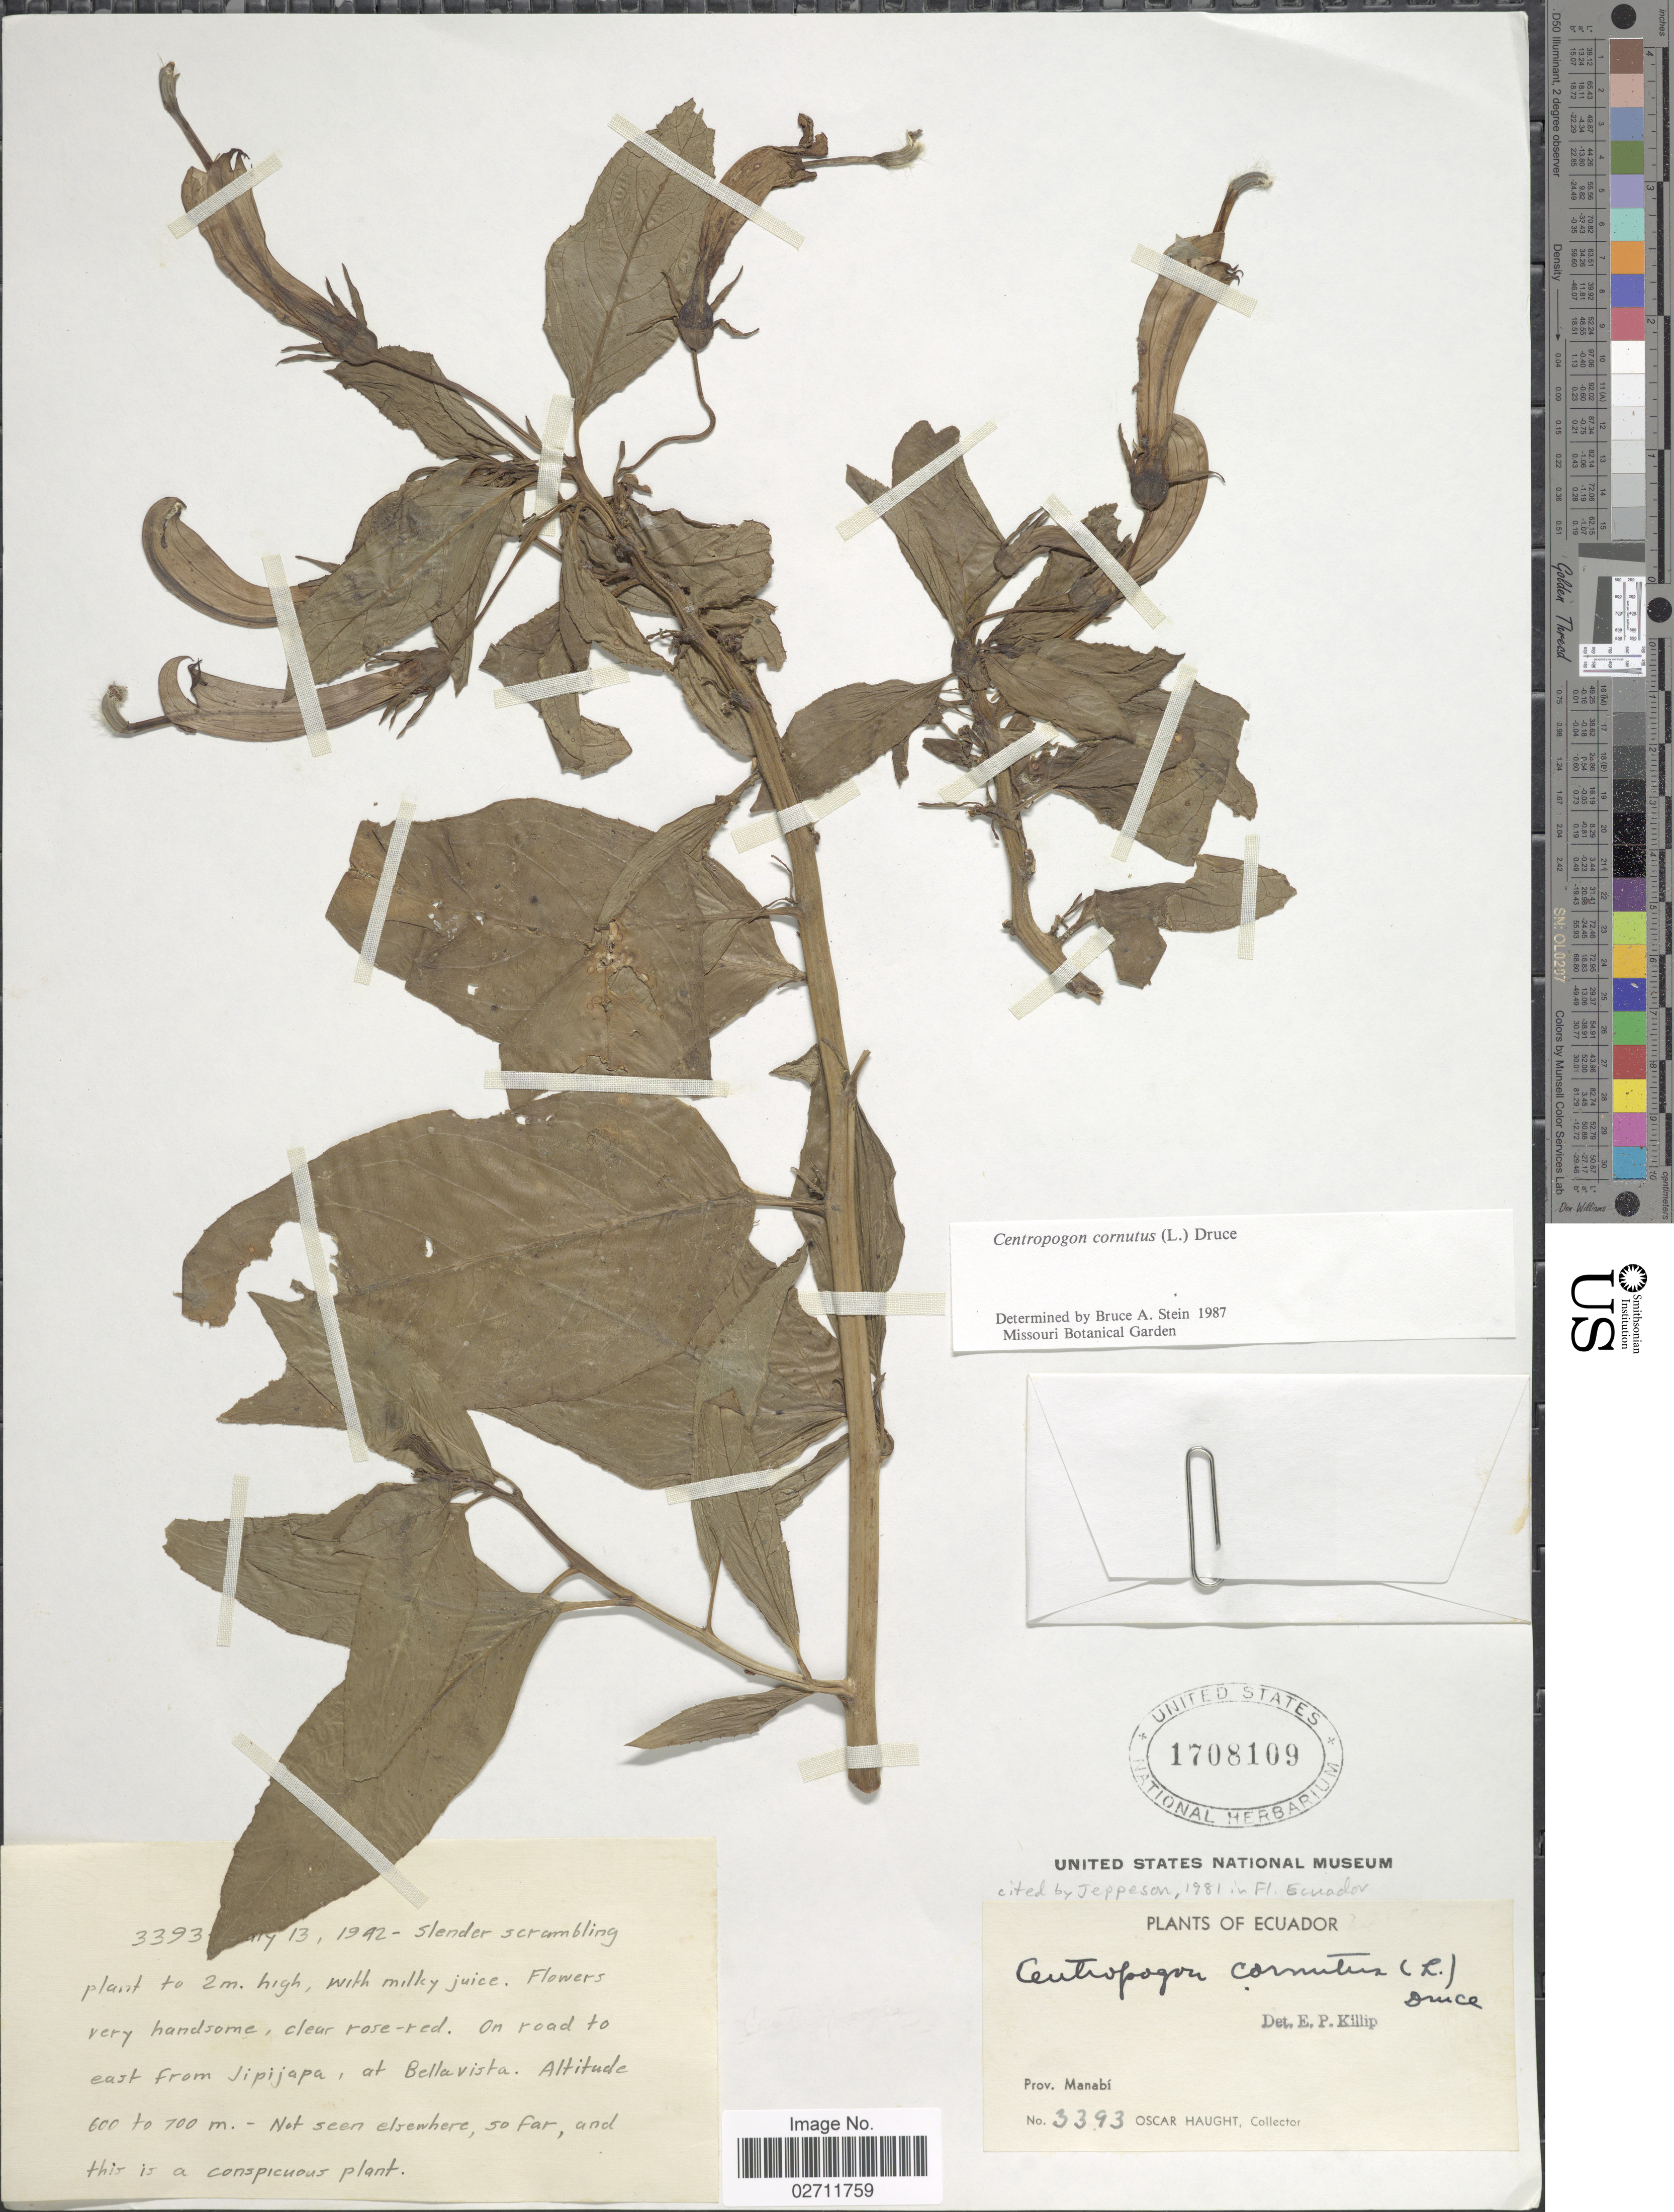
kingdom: Plantae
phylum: Tracheophyta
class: Magnoliopsida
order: Asterales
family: Campanulaceae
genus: Centropogon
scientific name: Centropogon cornutus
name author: (L.) Druce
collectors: O. L. Haught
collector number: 3393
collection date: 1942-07-13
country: Ecuador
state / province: Manabí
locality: On road to east from Jipijapa, at Bellavista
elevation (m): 600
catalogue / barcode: US 1708109